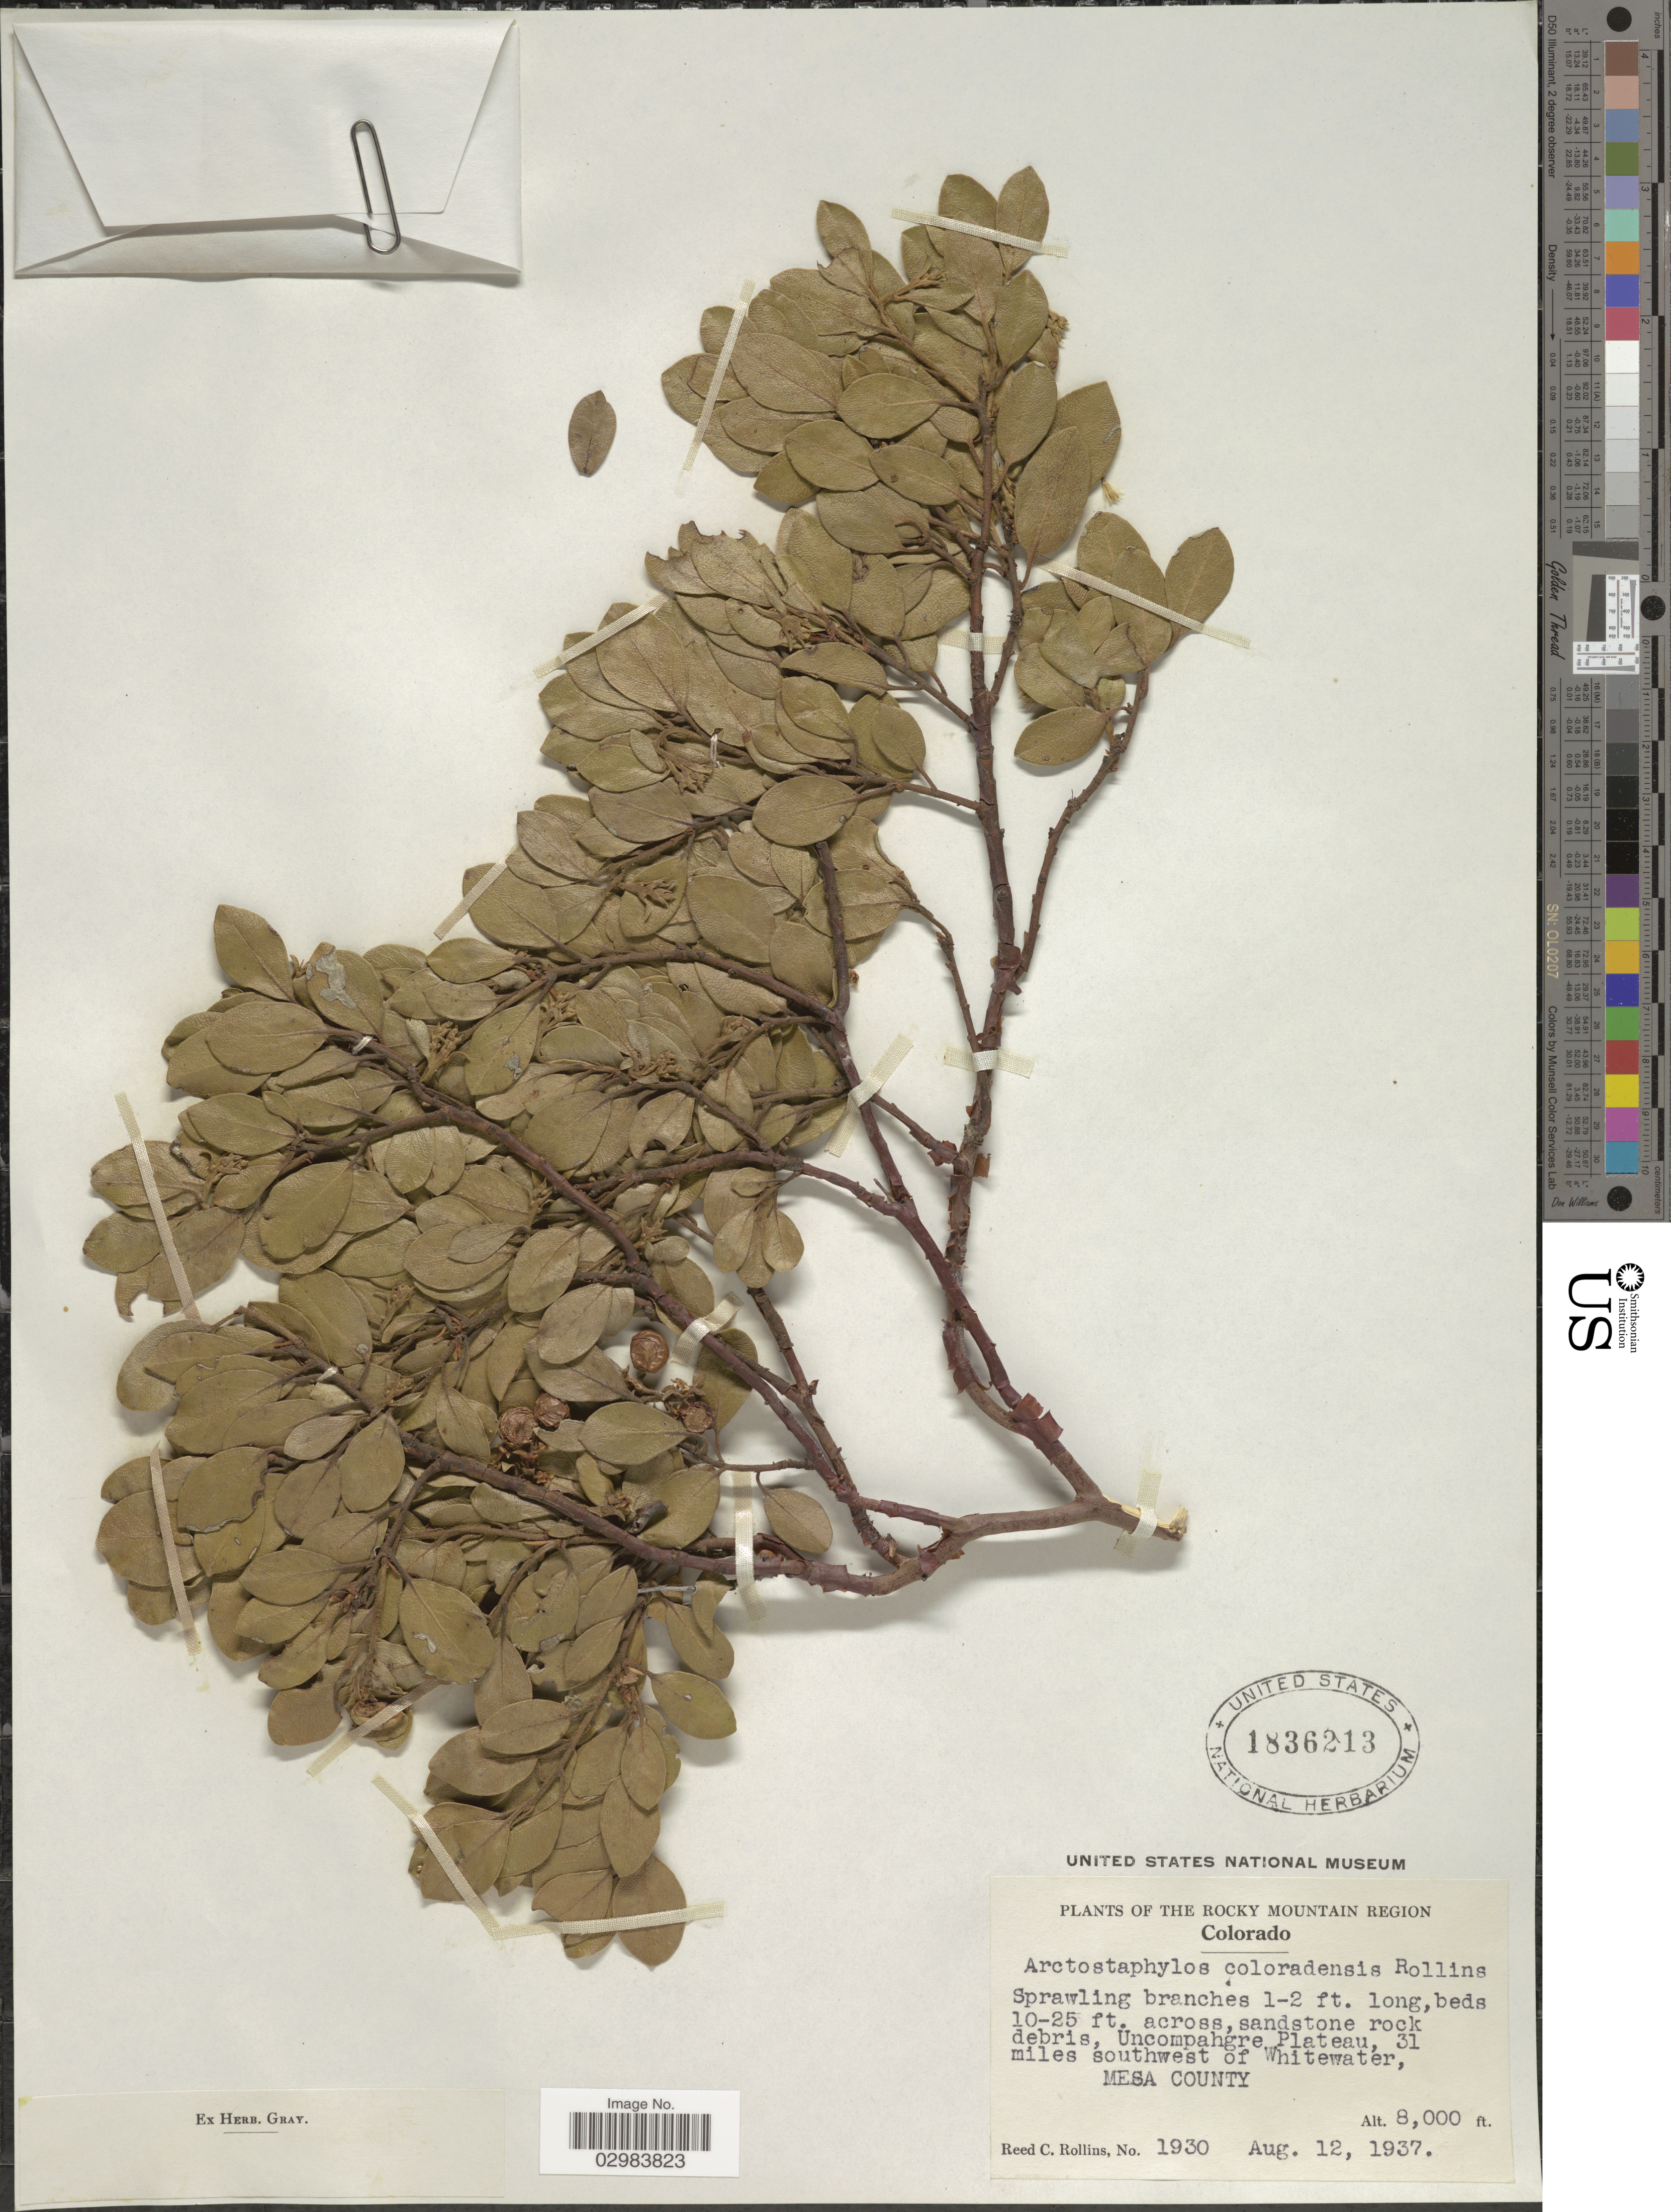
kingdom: Plantae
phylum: Tracheophyta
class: Magnoliopsida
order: Ericales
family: Ericaceae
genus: Arctostaphylos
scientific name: Arctostaphylos coloradensis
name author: Rollins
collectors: R. C. Rollins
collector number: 1930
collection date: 1937-08-12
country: United States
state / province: Colorado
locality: The Rocky Mountain Region. Uncompahgre Plateau, 31 miles southwest of Whitewater, Mesa County.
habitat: across sandstone rocks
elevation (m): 2438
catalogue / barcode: US 1836213